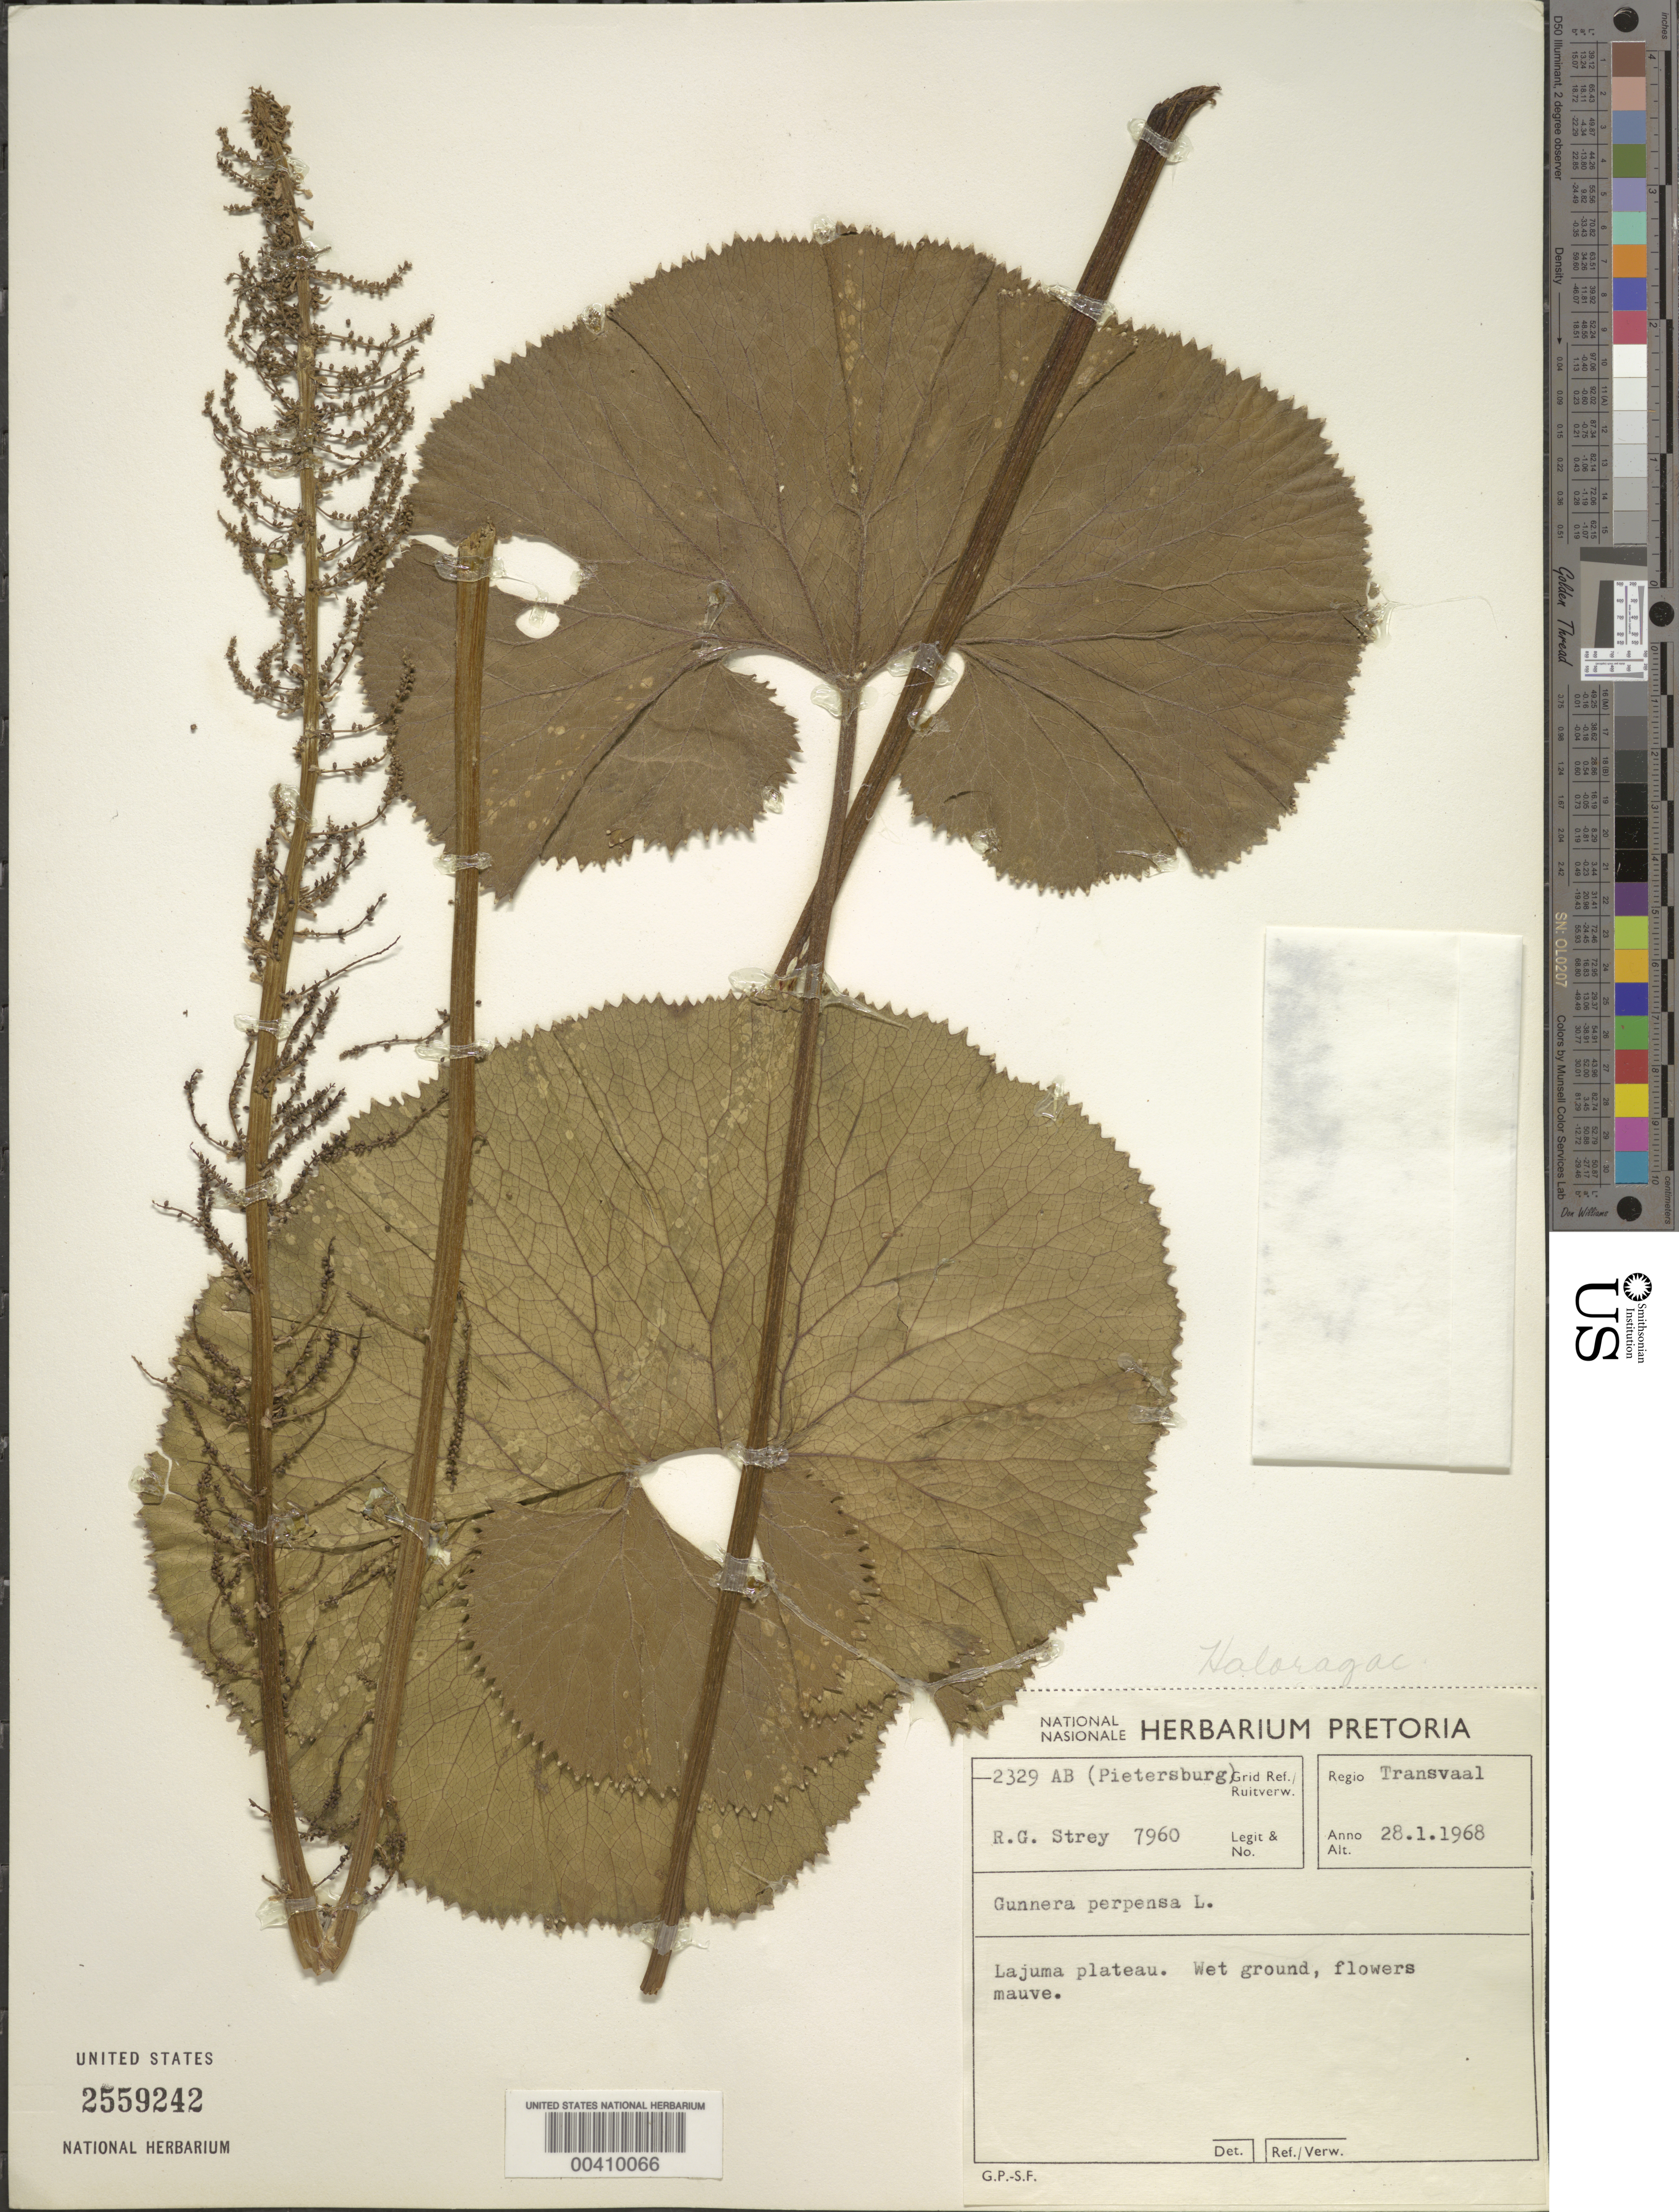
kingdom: Plantae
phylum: Tracheophyta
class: Magnoliopsida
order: Gunnerales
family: Gunneraceae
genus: Gunnera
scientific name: Gunnera perpensa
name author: L.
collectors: R. G. Strey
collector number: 7960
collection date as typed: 28 Jan 1968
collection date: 1968-01-28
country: South Africa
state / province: Limpopo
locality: Lajuma Plateau. Transvaal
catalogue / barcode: US 2559242